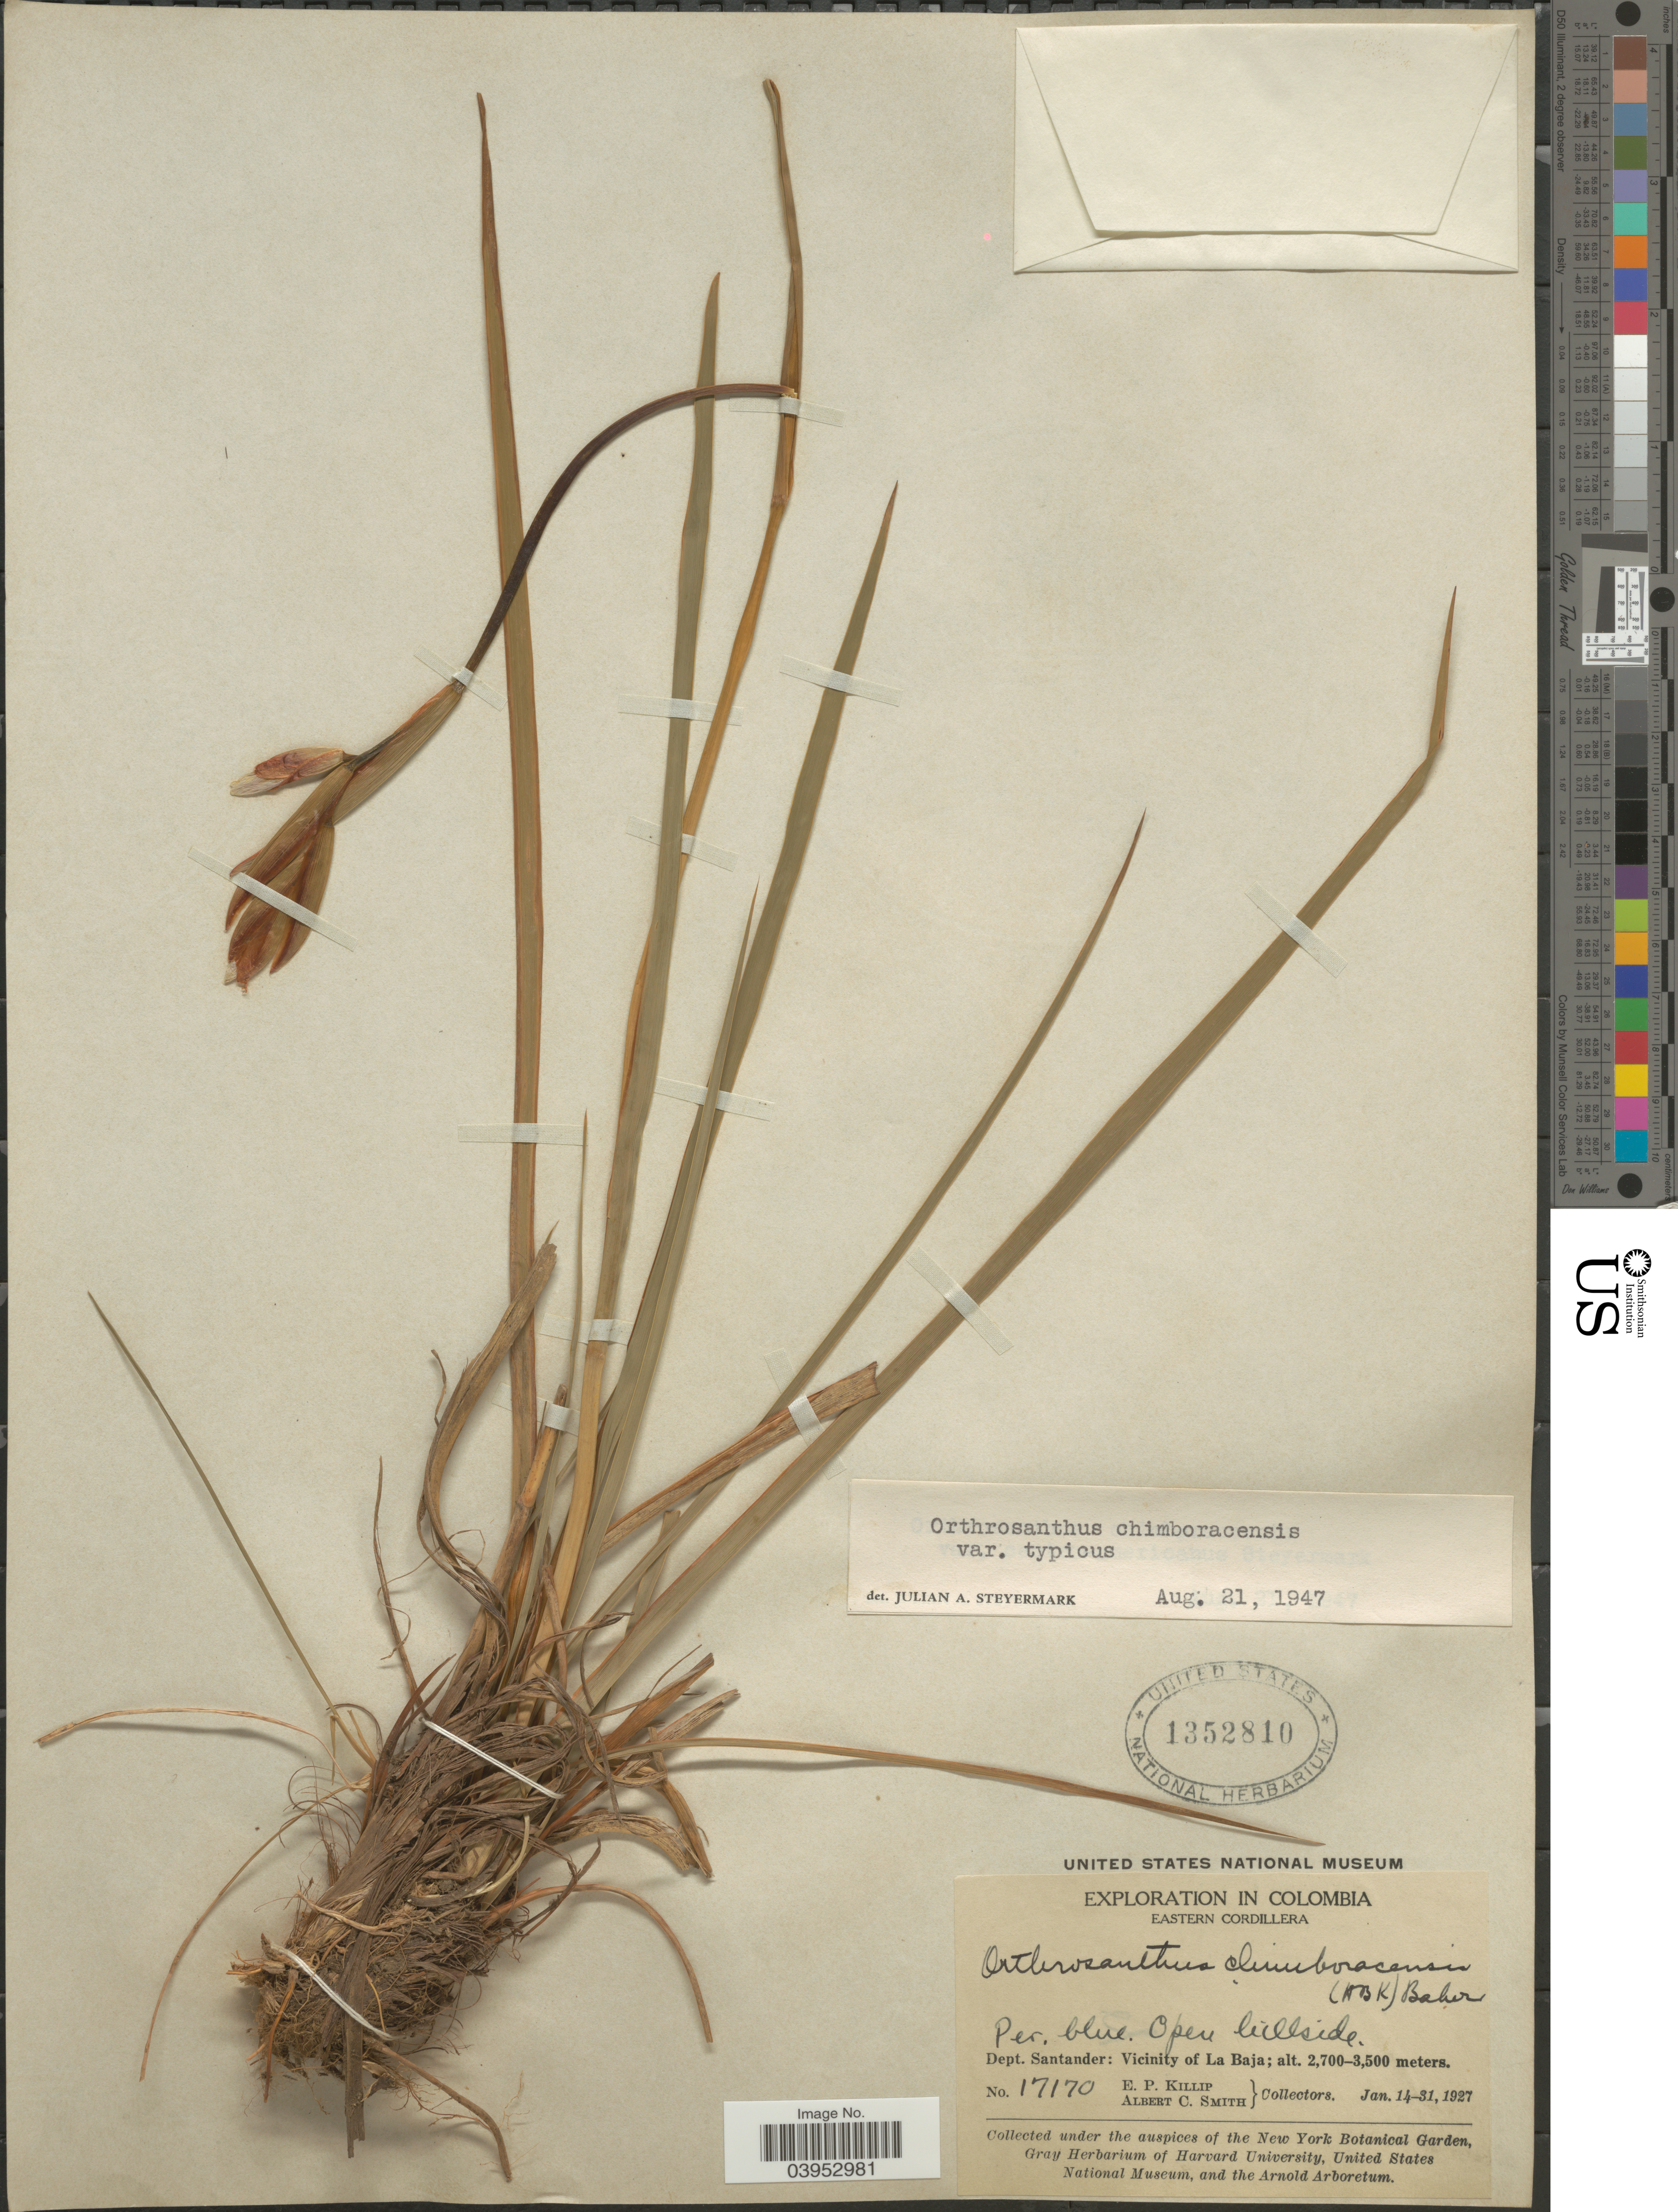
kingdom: Plantae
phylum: Tracheophyta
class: Liliopsida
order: Asparagales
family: Iridaceae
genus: Orthrosanthus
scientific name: Orthrosanthus chimboracensis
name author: (Kunth) Baker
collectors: E. P. Killip & A. C. Smith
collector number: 17170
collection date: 1927-01-14/1927-01-31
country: Colombia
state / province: Santander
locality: Eastern Cordillera. Dept. Santander: Vicinity of La Baja.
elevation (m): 2700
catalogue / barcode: US 1352810